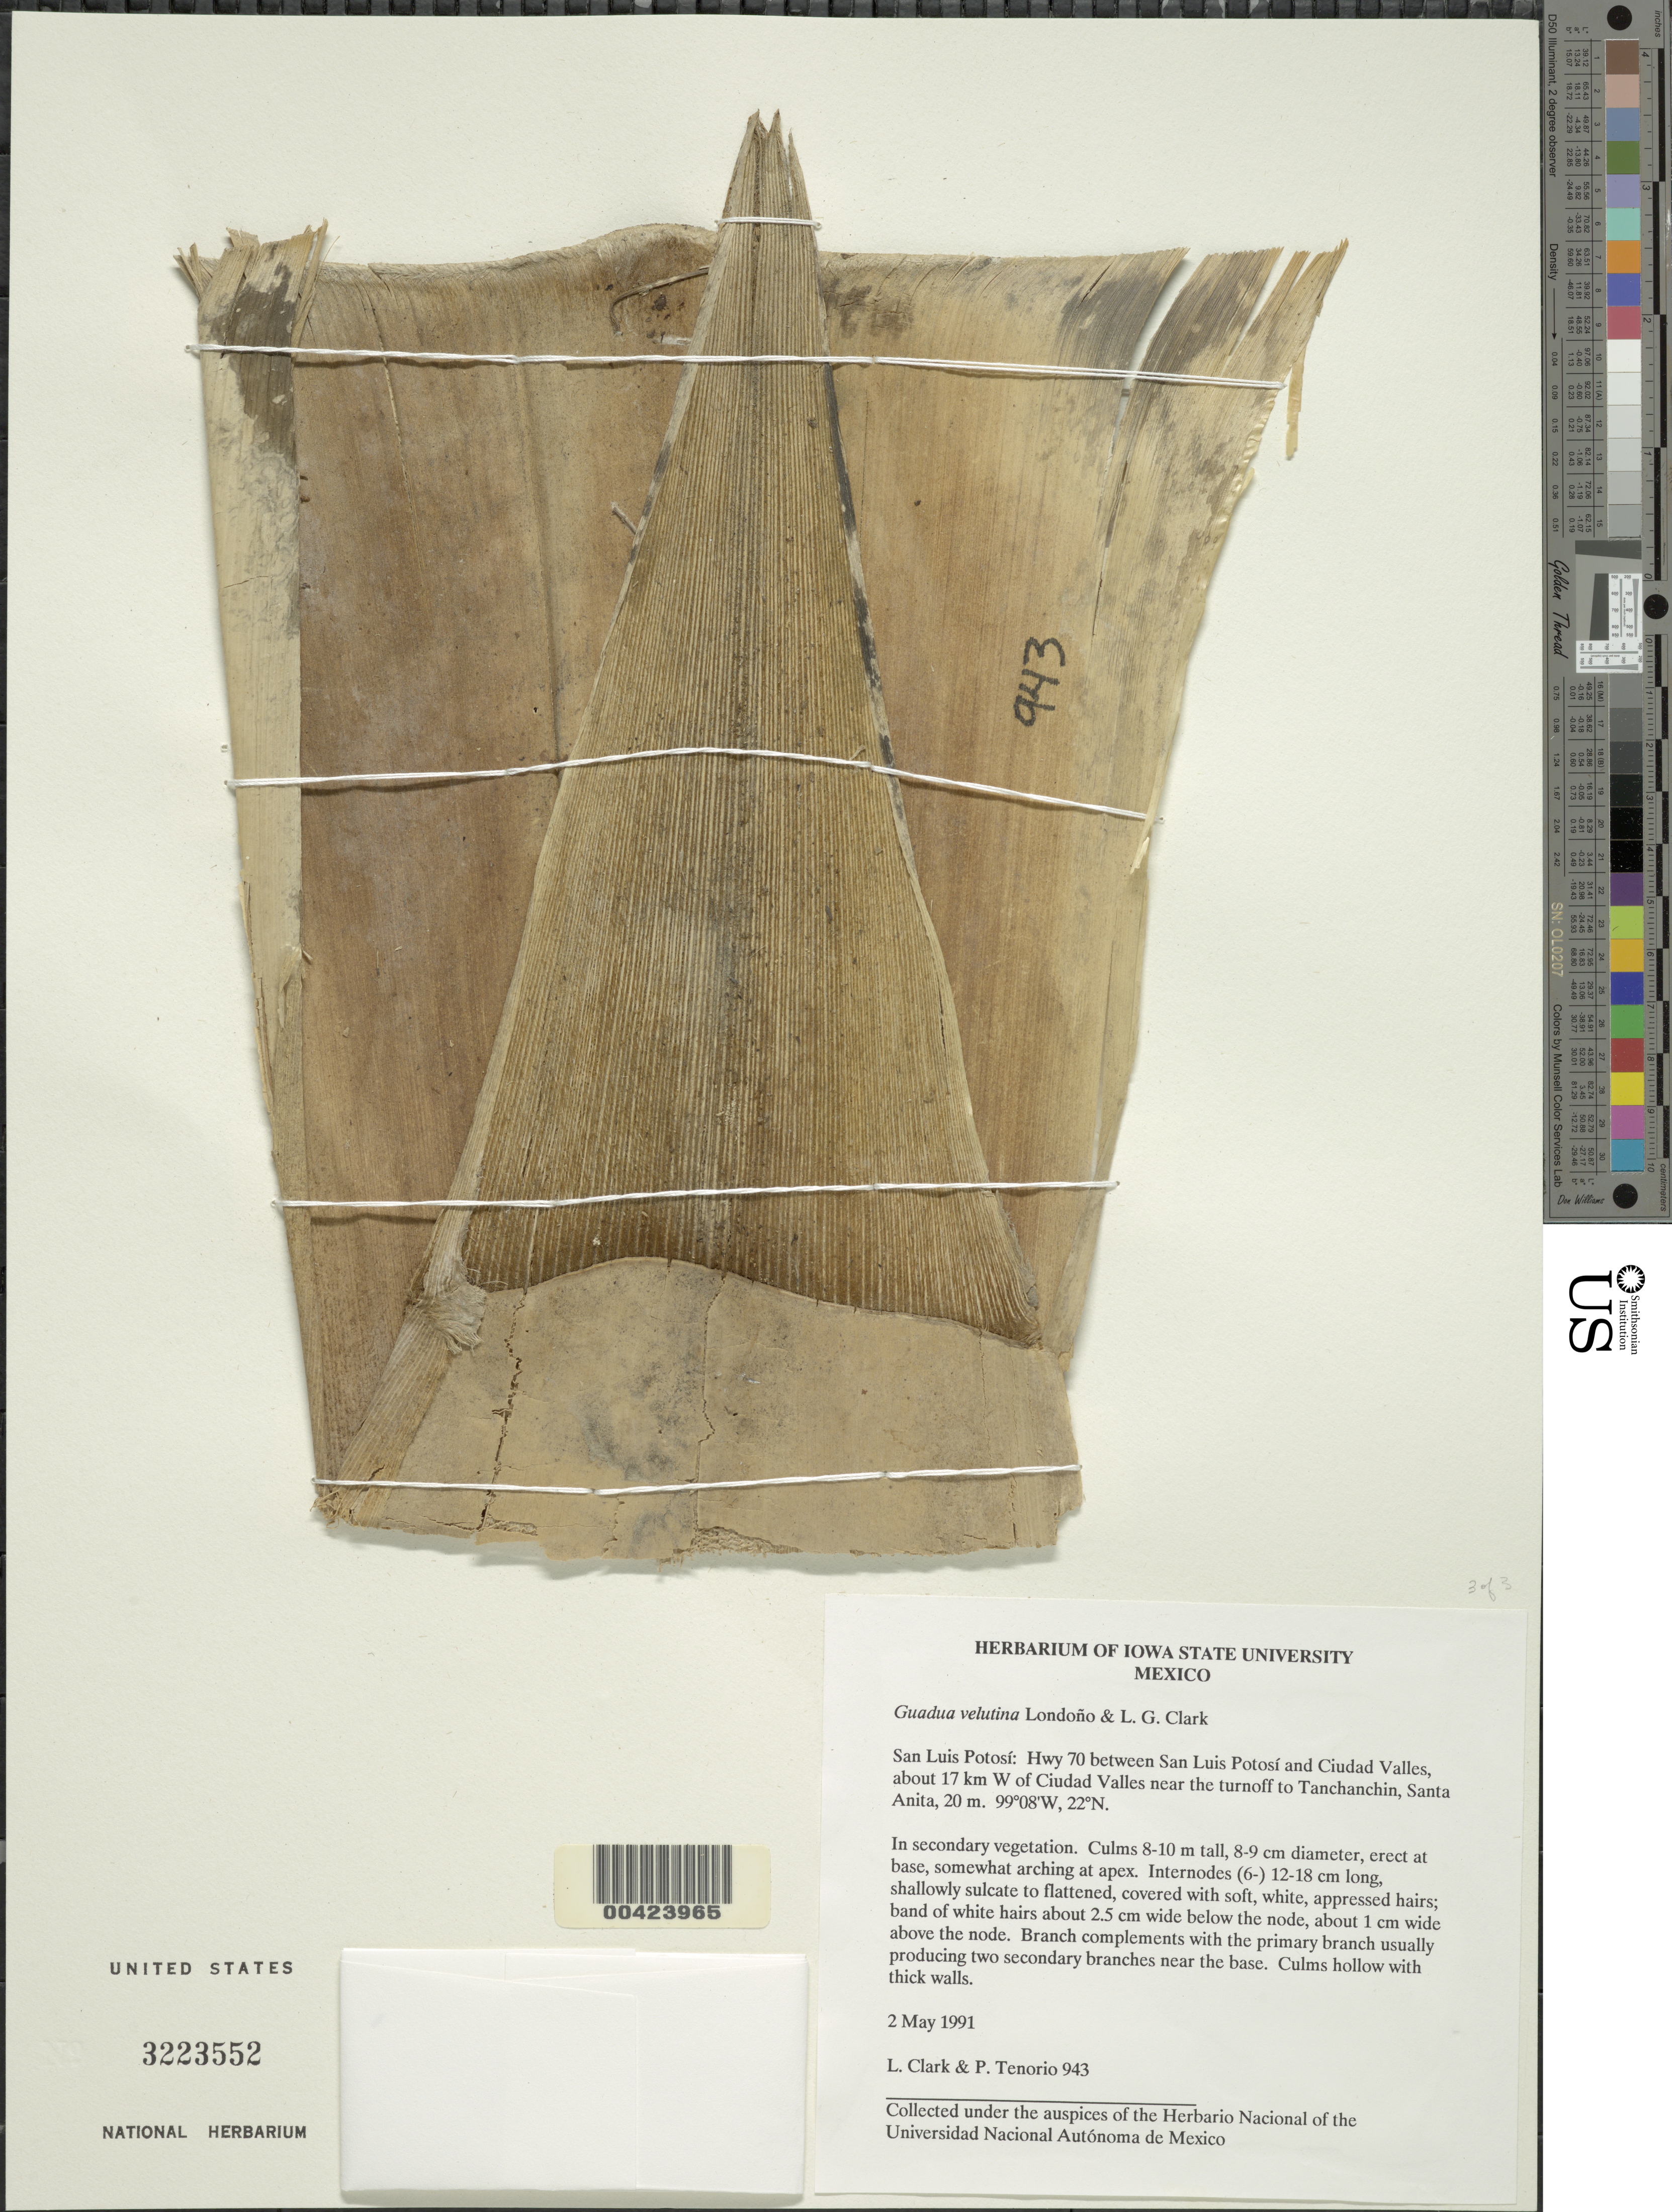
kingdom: Plantae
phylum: Tracheophyta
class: Liliopsida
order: Poales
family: Poaceae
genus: Guadua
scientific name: Guadua velutina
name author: Londoño & L.G. Clark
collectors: L. G. Clark & P. Tenorio L.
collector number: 943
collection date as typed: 02 May 1991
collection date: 1991-05-02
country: Mexico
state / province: San Luis Potosí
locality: Los cuates; hwy 70 between San Luis Potosi and cuidad valles, km 39-38 abut 32 km W of cuidad valles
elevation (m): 20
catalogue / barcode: US 3223552